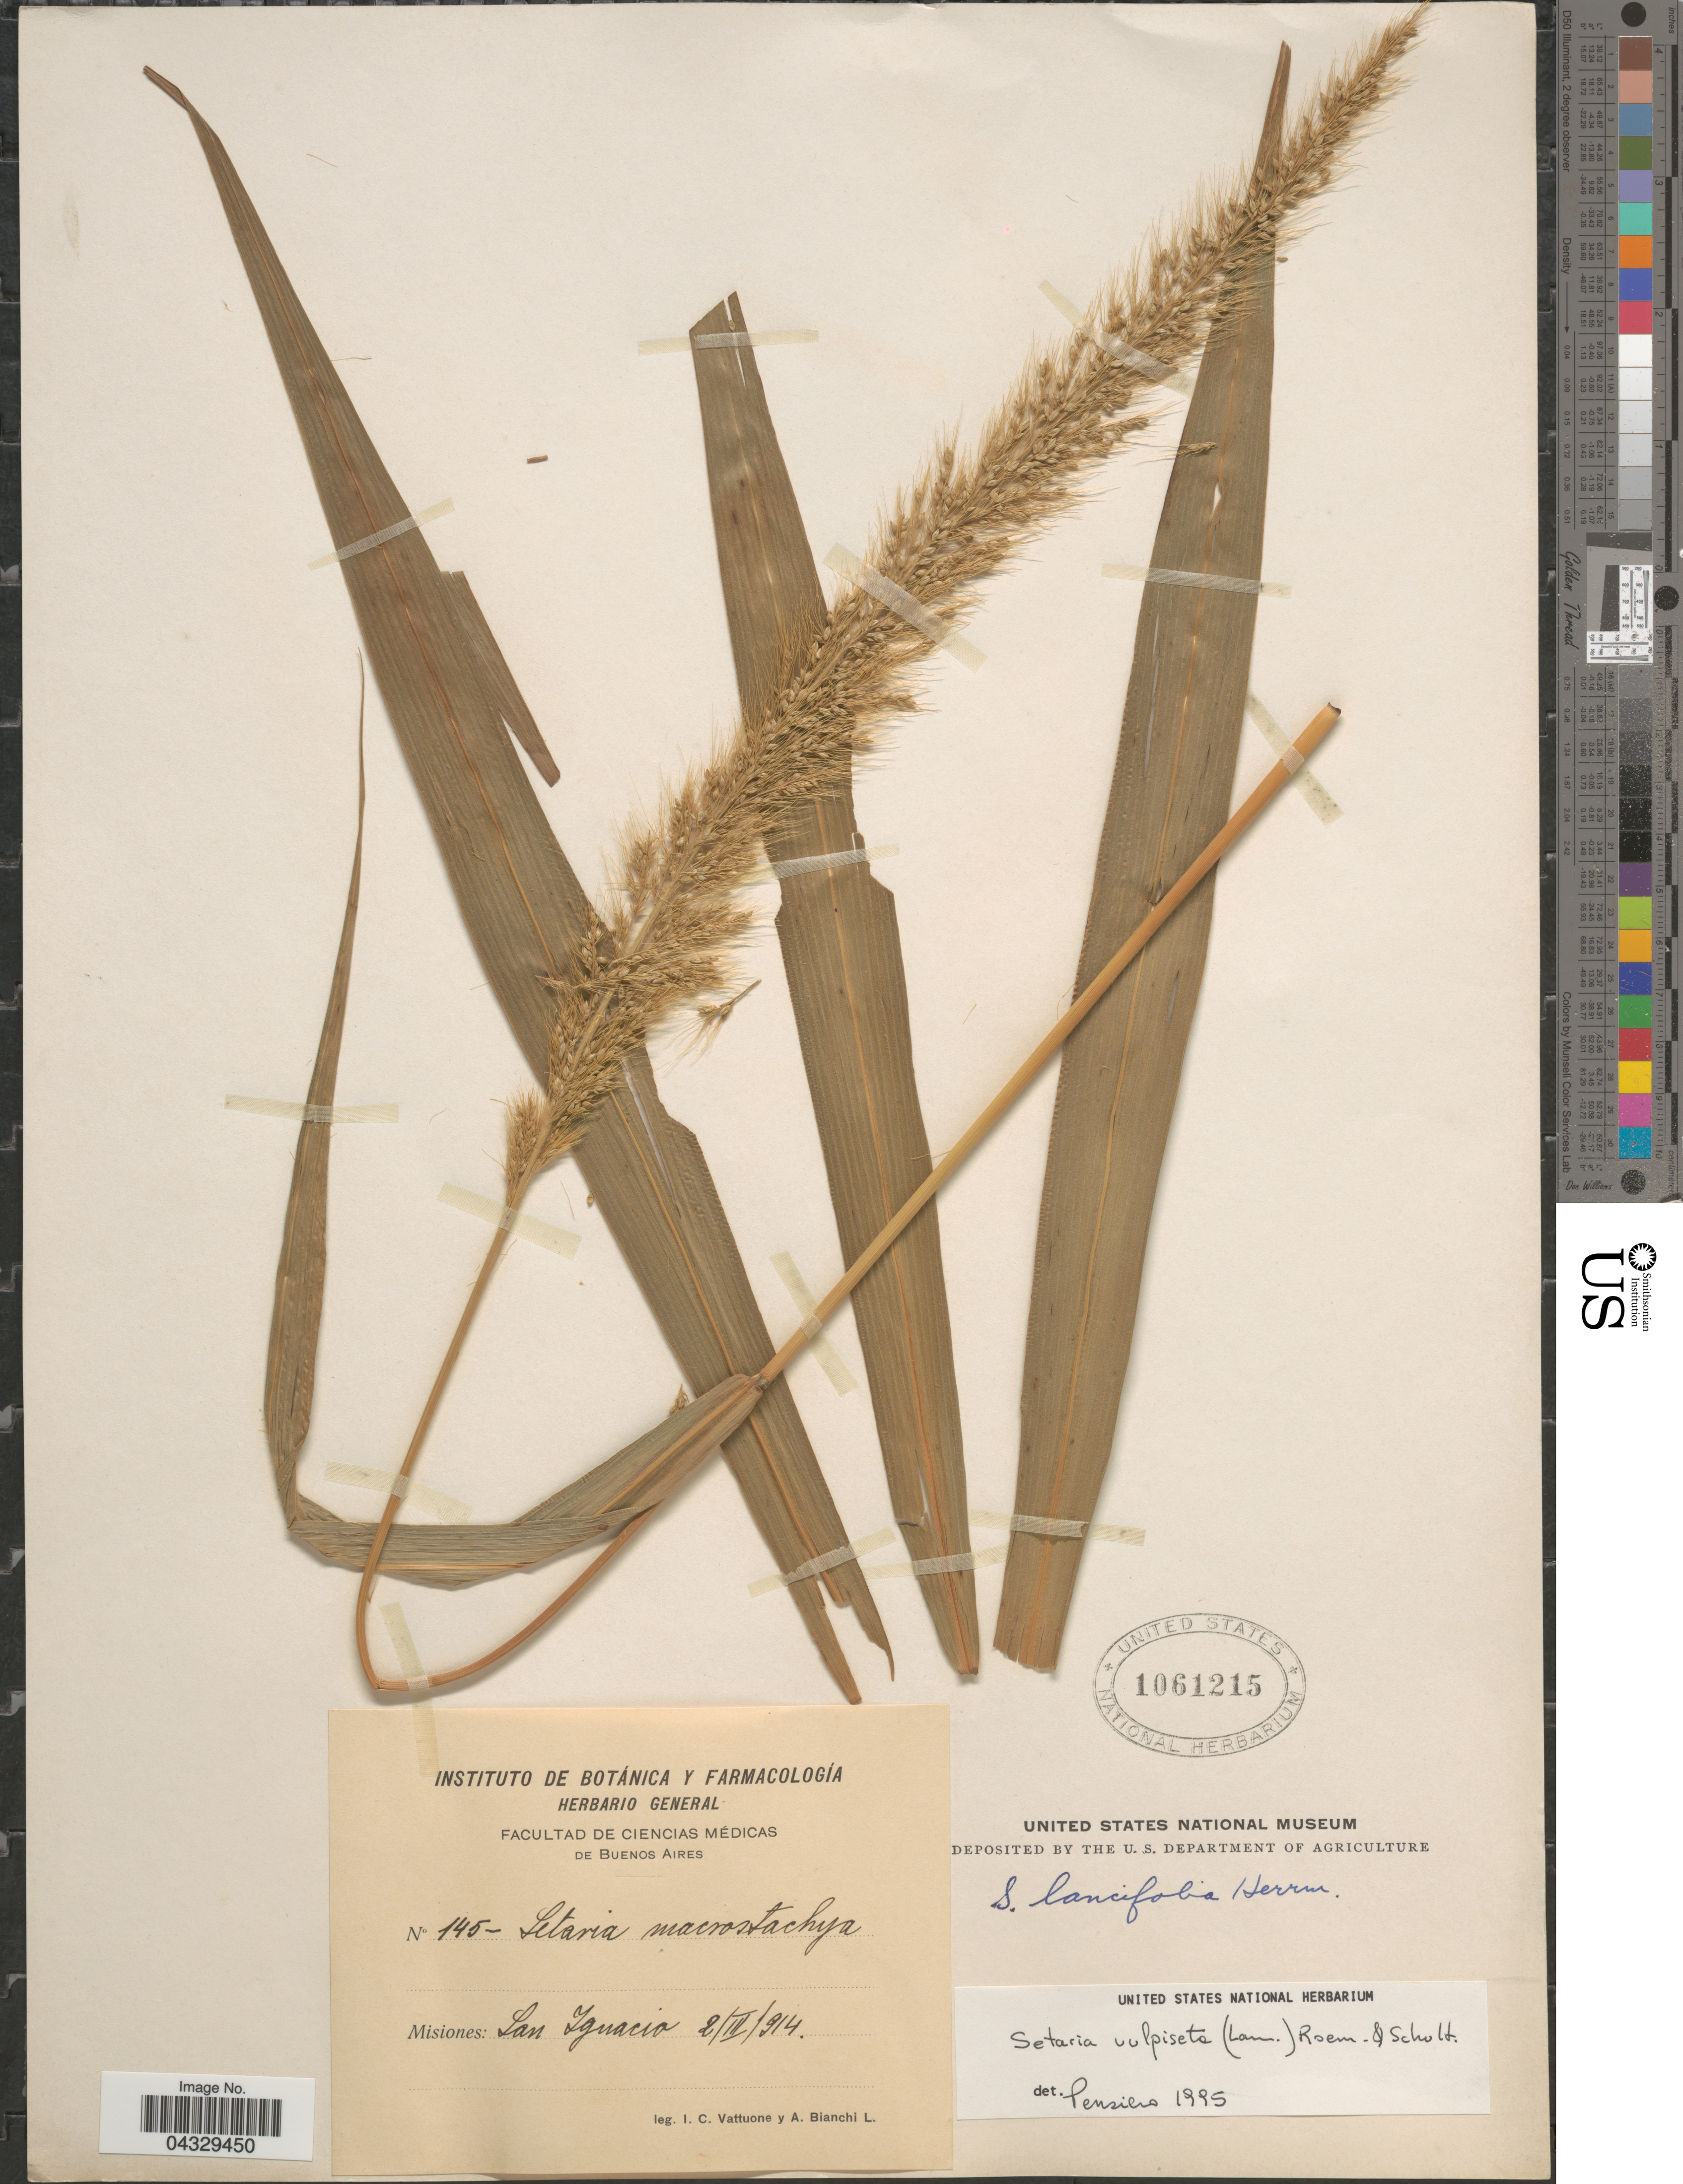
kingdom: Plantae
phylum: Tracheophyta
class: Liliopsida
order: Poales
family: Poaceae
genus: Setaria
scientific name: Setaria vulpiseta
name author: (Lam.) Roem. & Schult.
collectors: A. Bianchi L.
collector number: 145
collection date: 1914-03-02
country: Argentina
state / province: Misiones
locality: San Ignacio.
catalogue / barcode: US 1061215